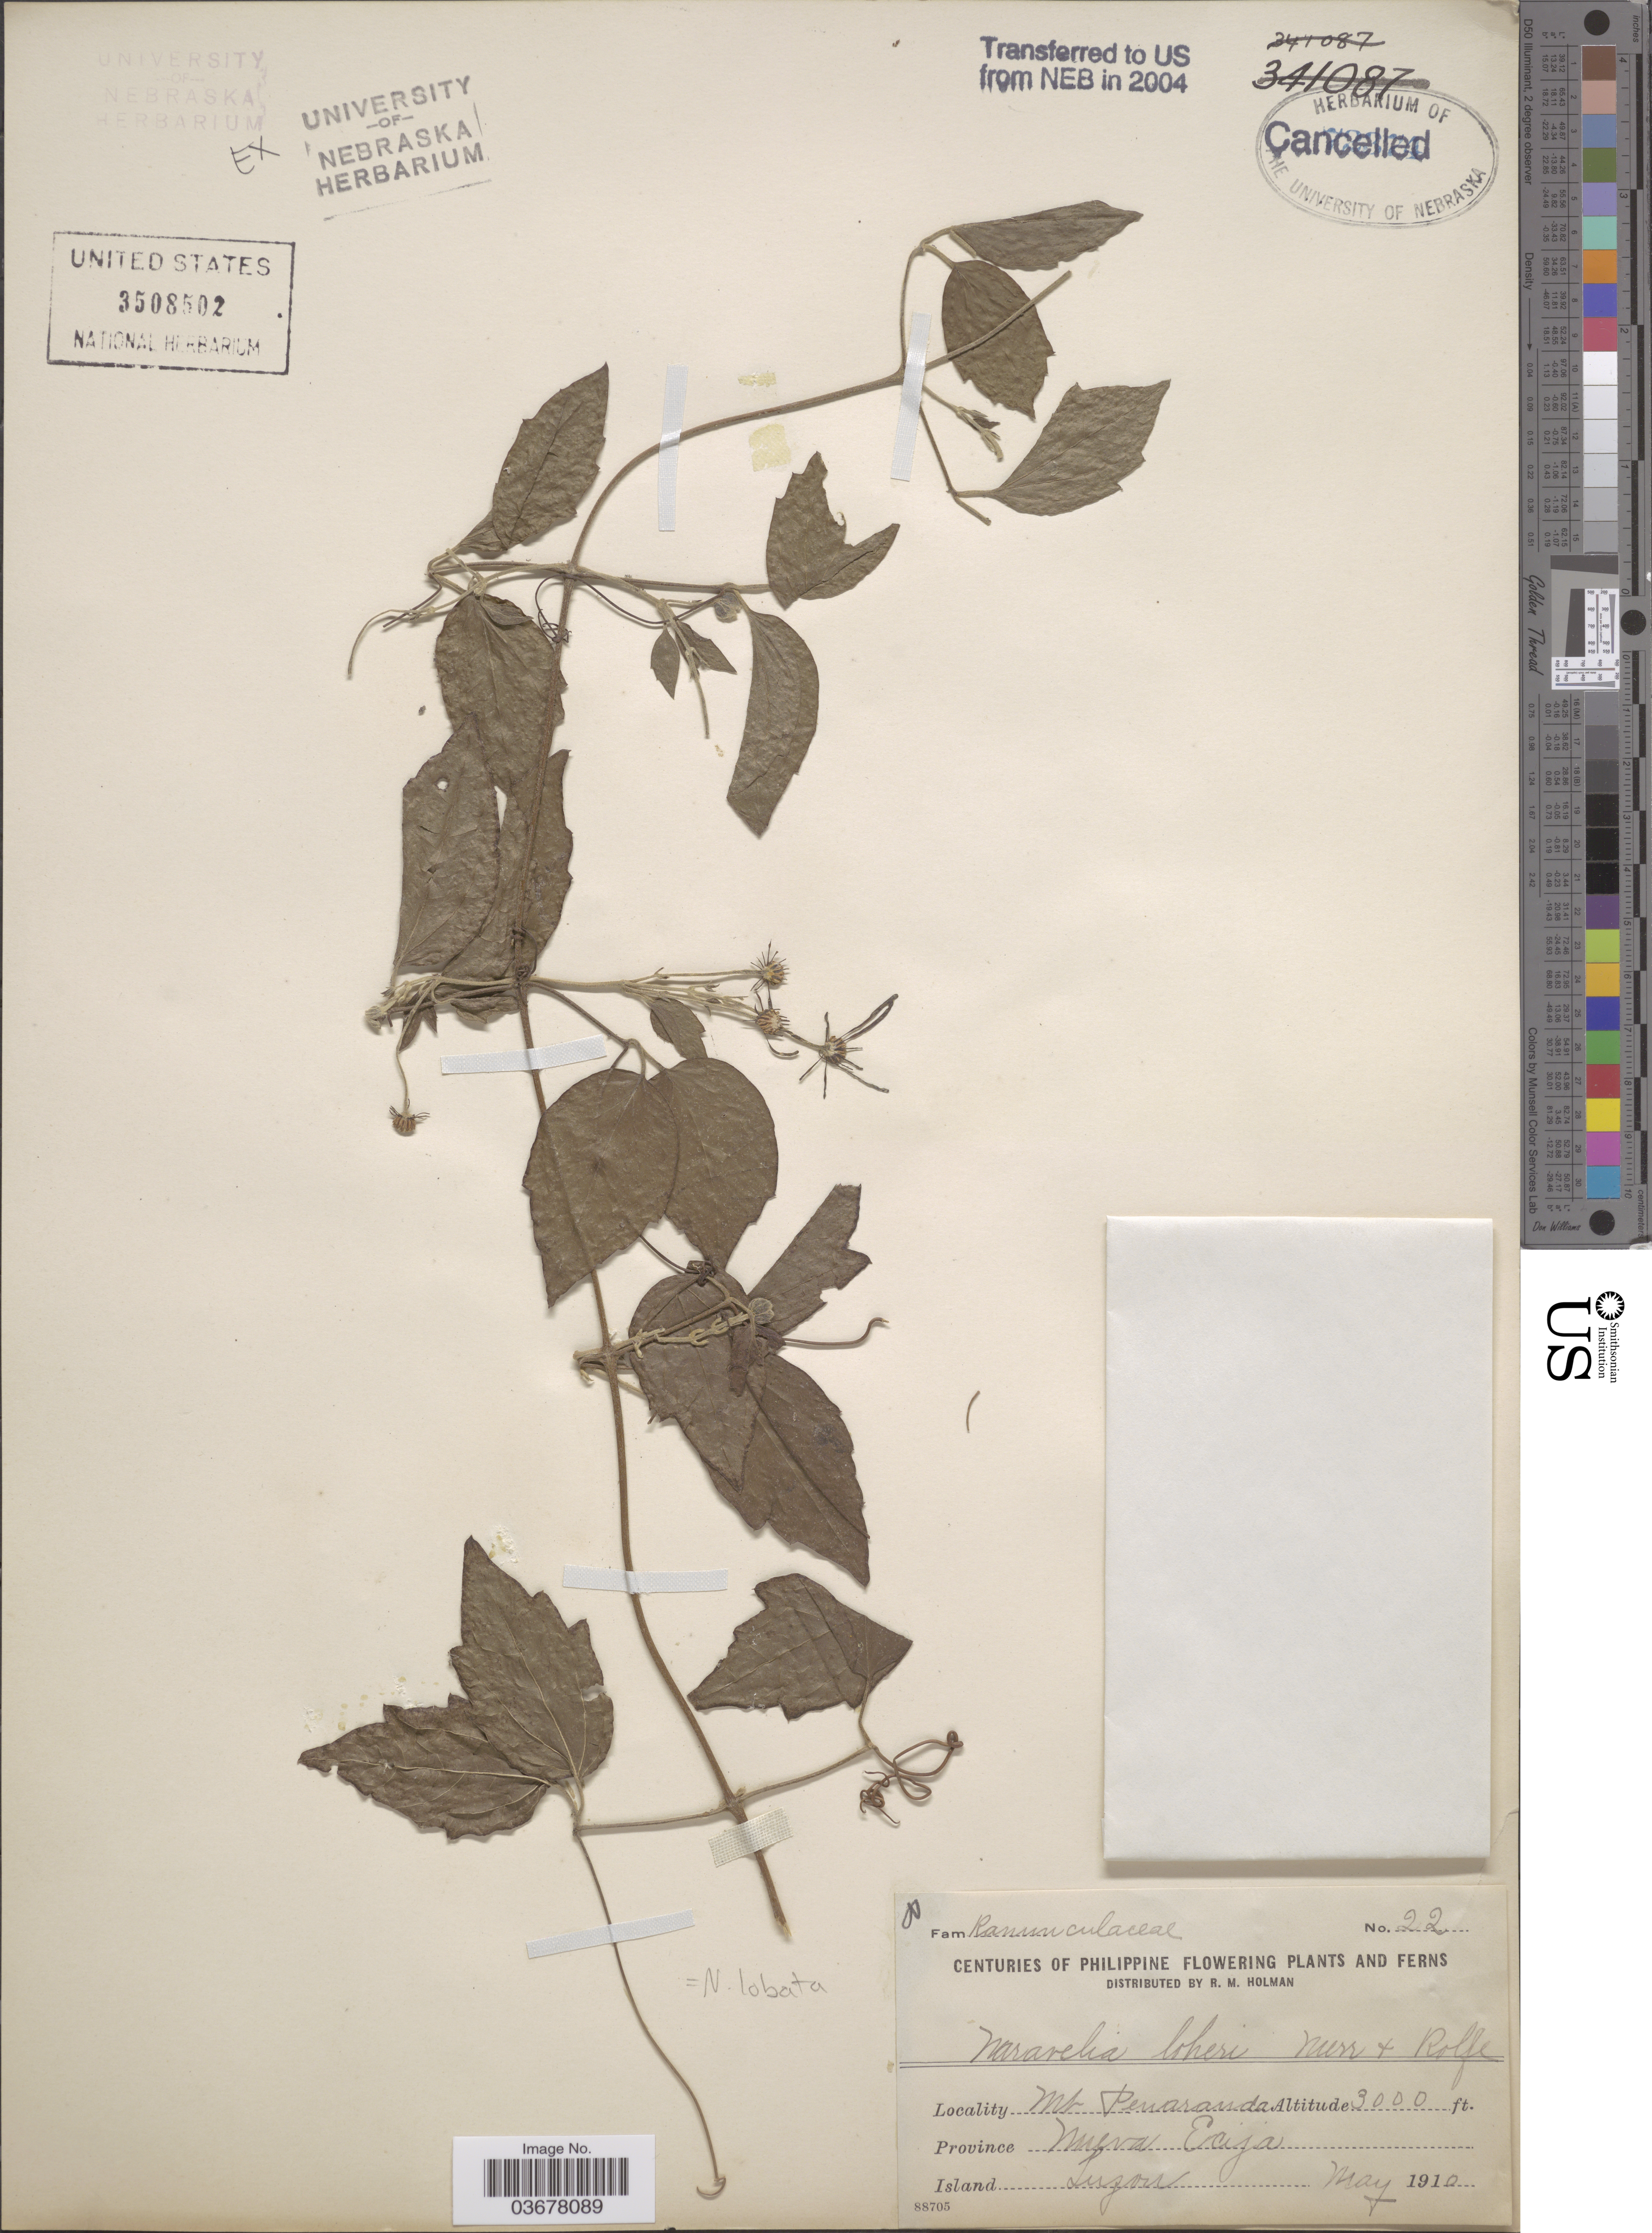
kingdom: Plantae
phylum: Tracheophyta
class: Magnoliopsida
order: Ranunculales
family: Ranunculaceae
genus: Clematis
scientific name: Clematis sp.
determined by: Strong, Mark T., (BOT), Smithsonian Institution - National Museum of Natural History (UNITED STATES)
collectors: R. Holman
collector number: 22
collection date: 1910-05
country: Philippines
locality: Mt. Penaranda. Province Nueva Ecija. Island Luzon.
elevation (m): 914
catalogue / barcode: US 3508502